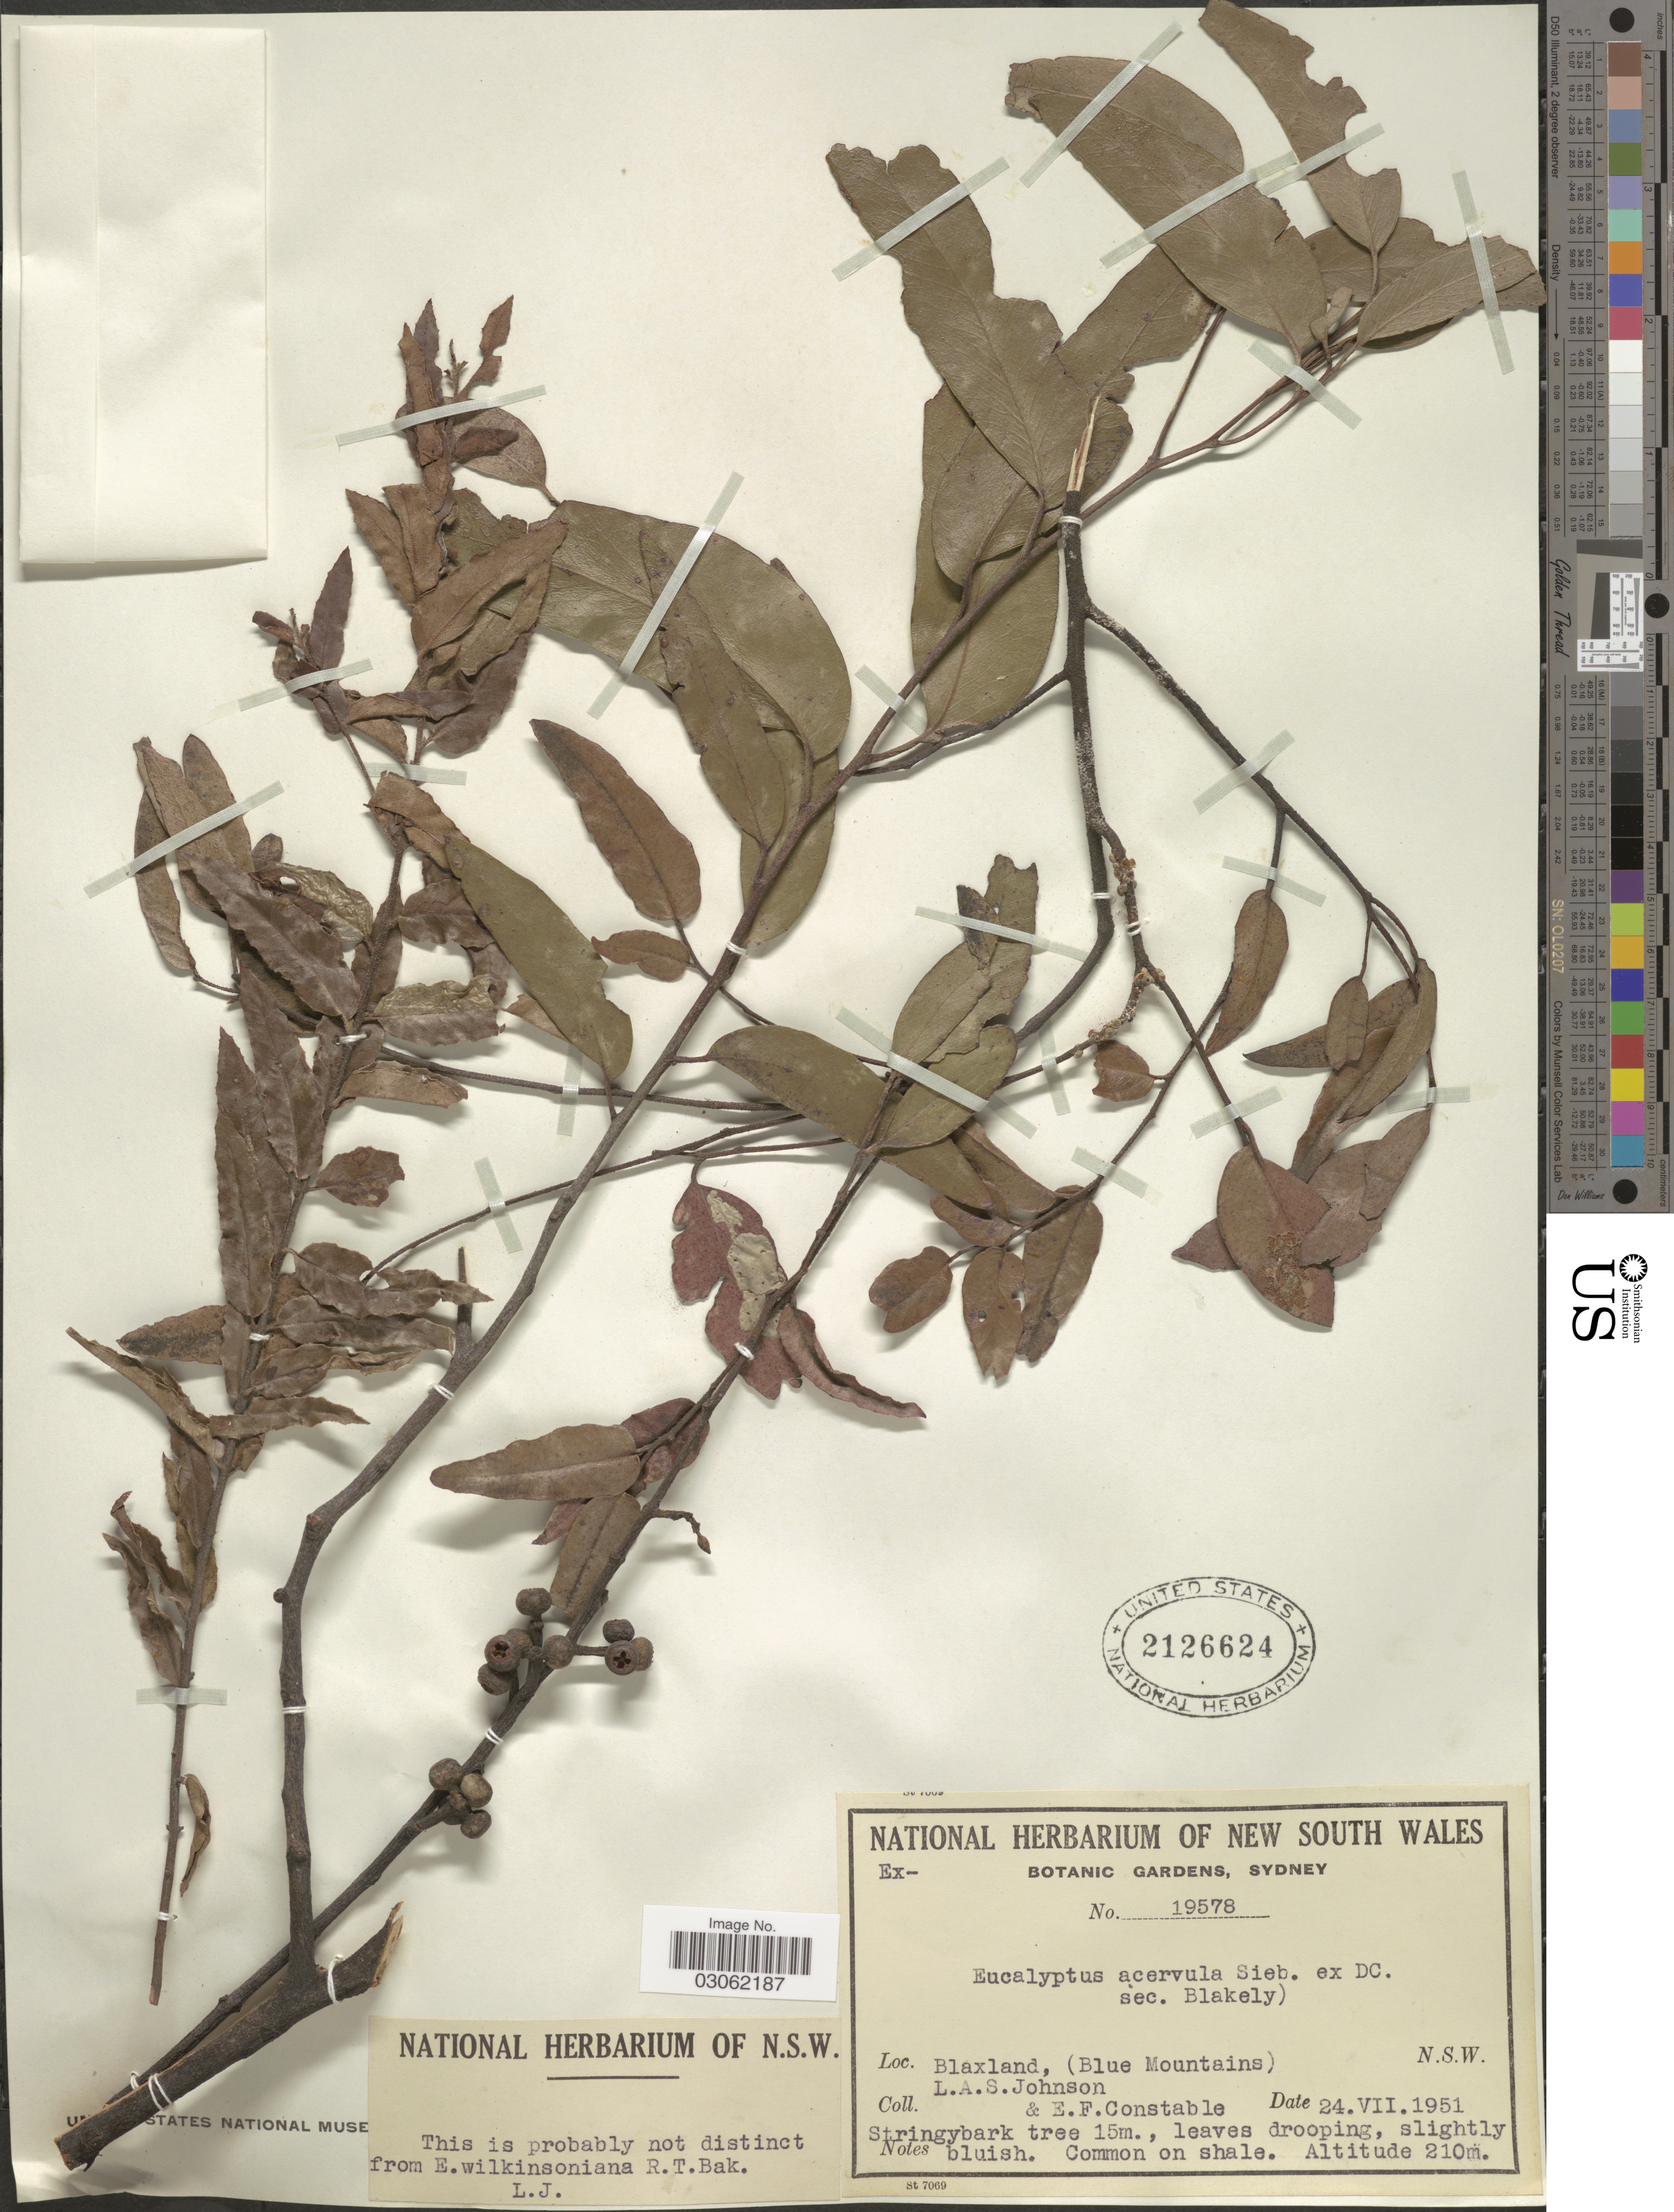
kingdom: Plantae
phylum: Tracheophyta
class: Magnoliopsida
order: Myrtales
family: Myrtaceae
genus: Eucalyptus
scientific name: Eucalyptus wilkinsoniana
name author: R.T. Baker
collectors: L. A. S. Johnson & E. F. Constable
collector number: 19578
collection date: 1951-07-24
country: Australia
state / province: New South Wales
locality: Blaxland, (Blue Mountains). N. S. W.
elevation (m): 210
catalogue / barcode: US 2126624